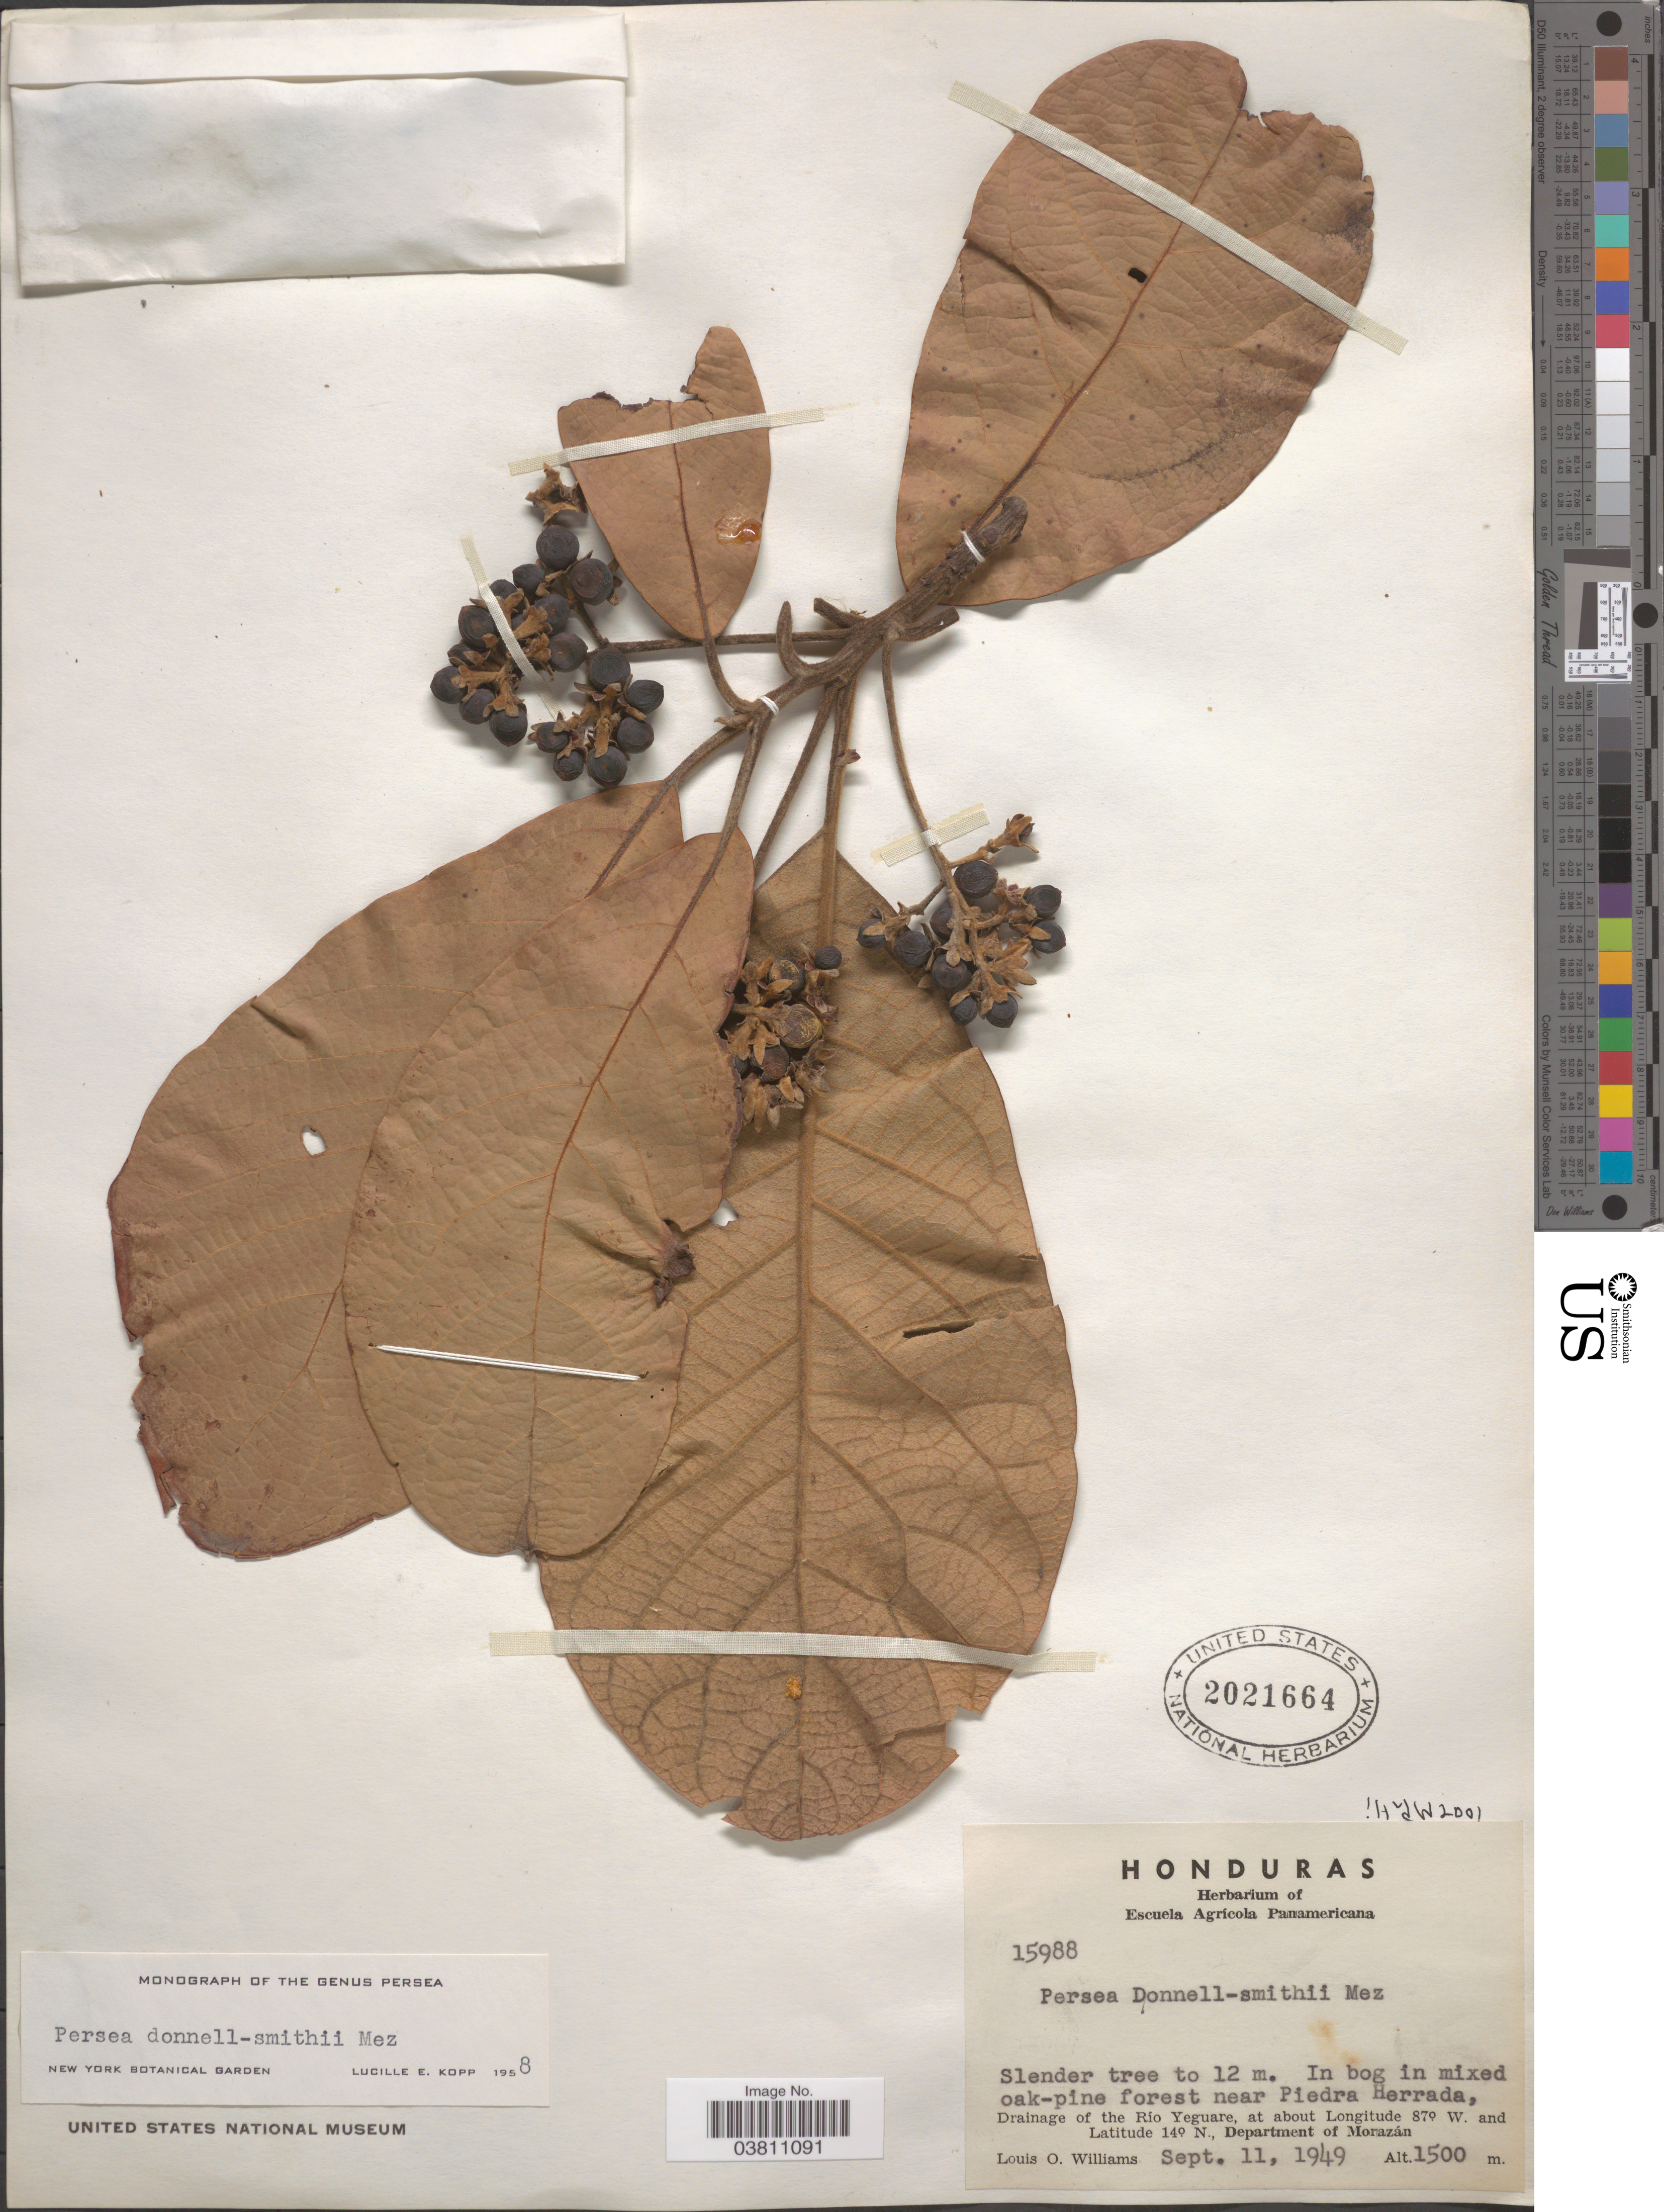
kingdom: Plantae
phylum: Tracheophyta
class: Magnoliopsida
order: Laurales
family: Lauraceae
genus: Persea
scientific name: Persea donnell-smithii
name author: Mez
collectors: L. O. Williams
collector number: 15988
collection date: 1949-09-11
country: Honduras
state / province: Fco. Morazán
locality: Near Piedra Herreda. Drainage of the Rio Yeguare, Department of Morazán.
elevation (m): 1500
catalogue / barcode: US 2021664